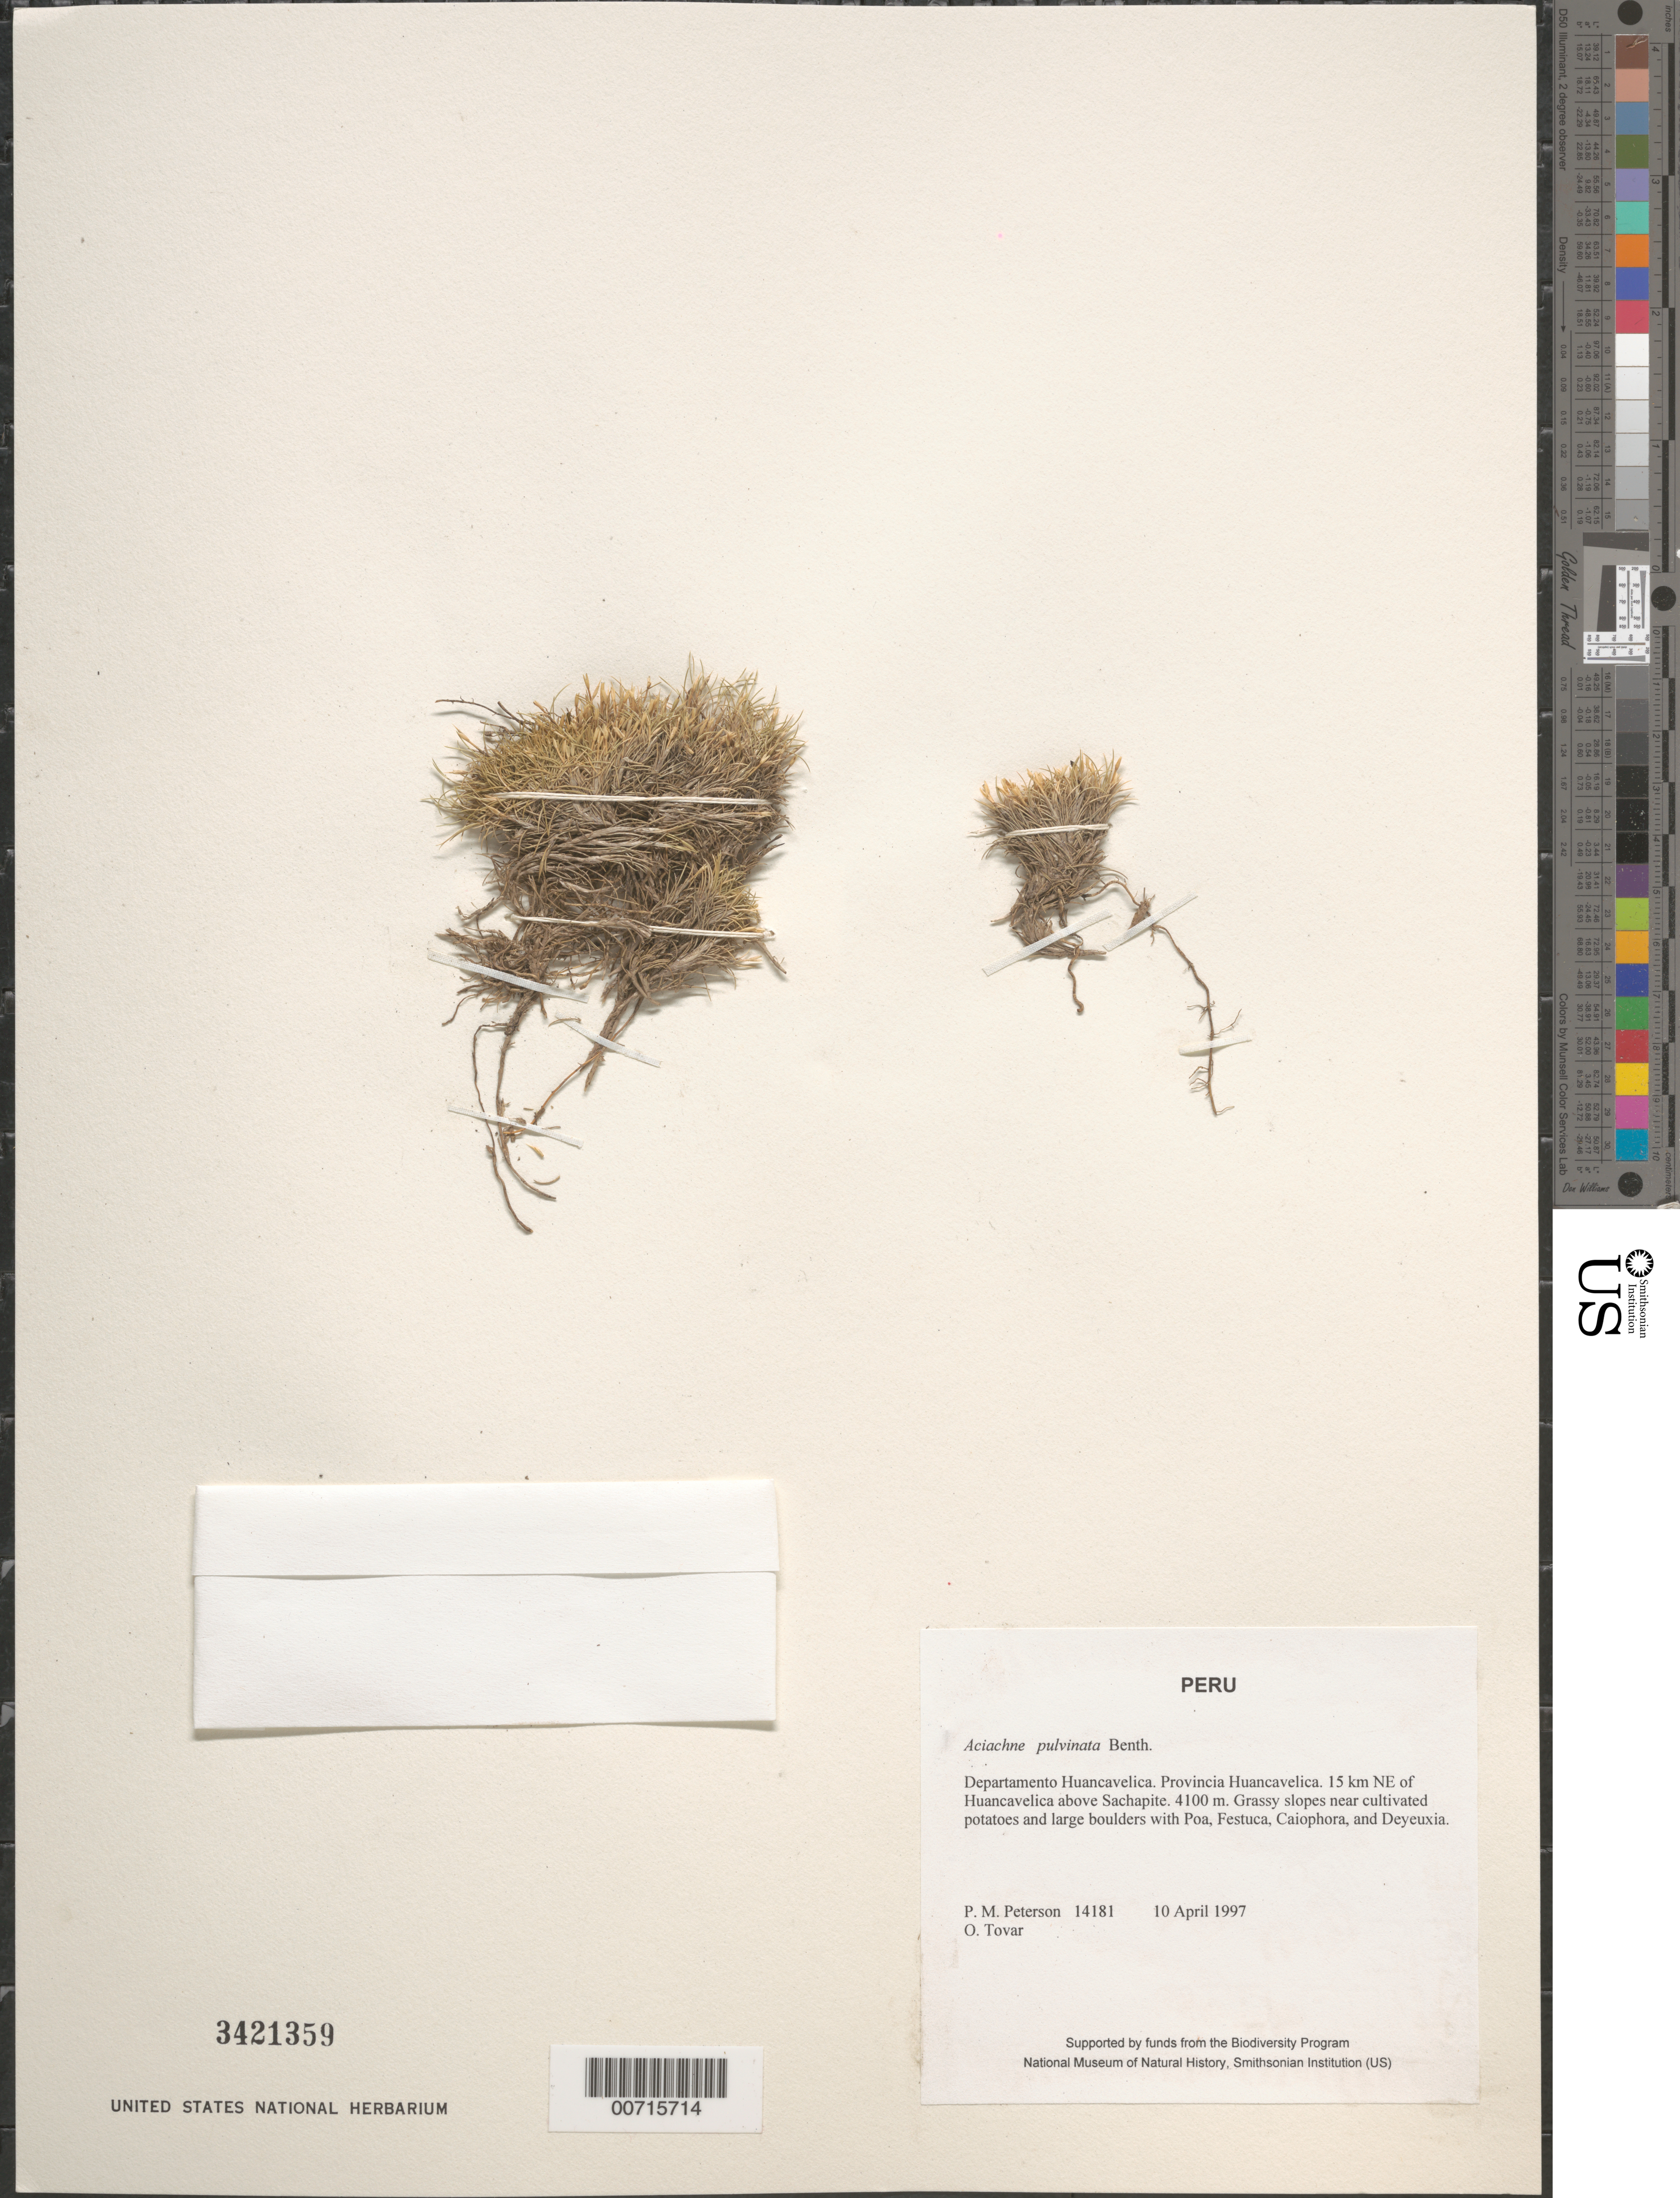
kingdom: Plantae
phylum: Tracheophyta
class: Liliopsida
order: Poales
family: Poaceae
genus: Aciachne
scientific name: Aciachne pulvinata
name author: Benth.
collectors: P. M. Peterson & Ó. Tovar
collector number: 14181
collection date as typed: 10 Apr 1997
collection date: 1997-04-10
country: Peru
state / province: Huancavelica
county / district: Huancavelica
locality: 15 km NE of Huancavelica above Sachapite.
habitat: Grassy slopes near cultivated potatoes and large boulders with Poa, Festuca, Caiophora, and Deyeuxia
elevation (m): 4100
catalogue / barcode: US 3421359